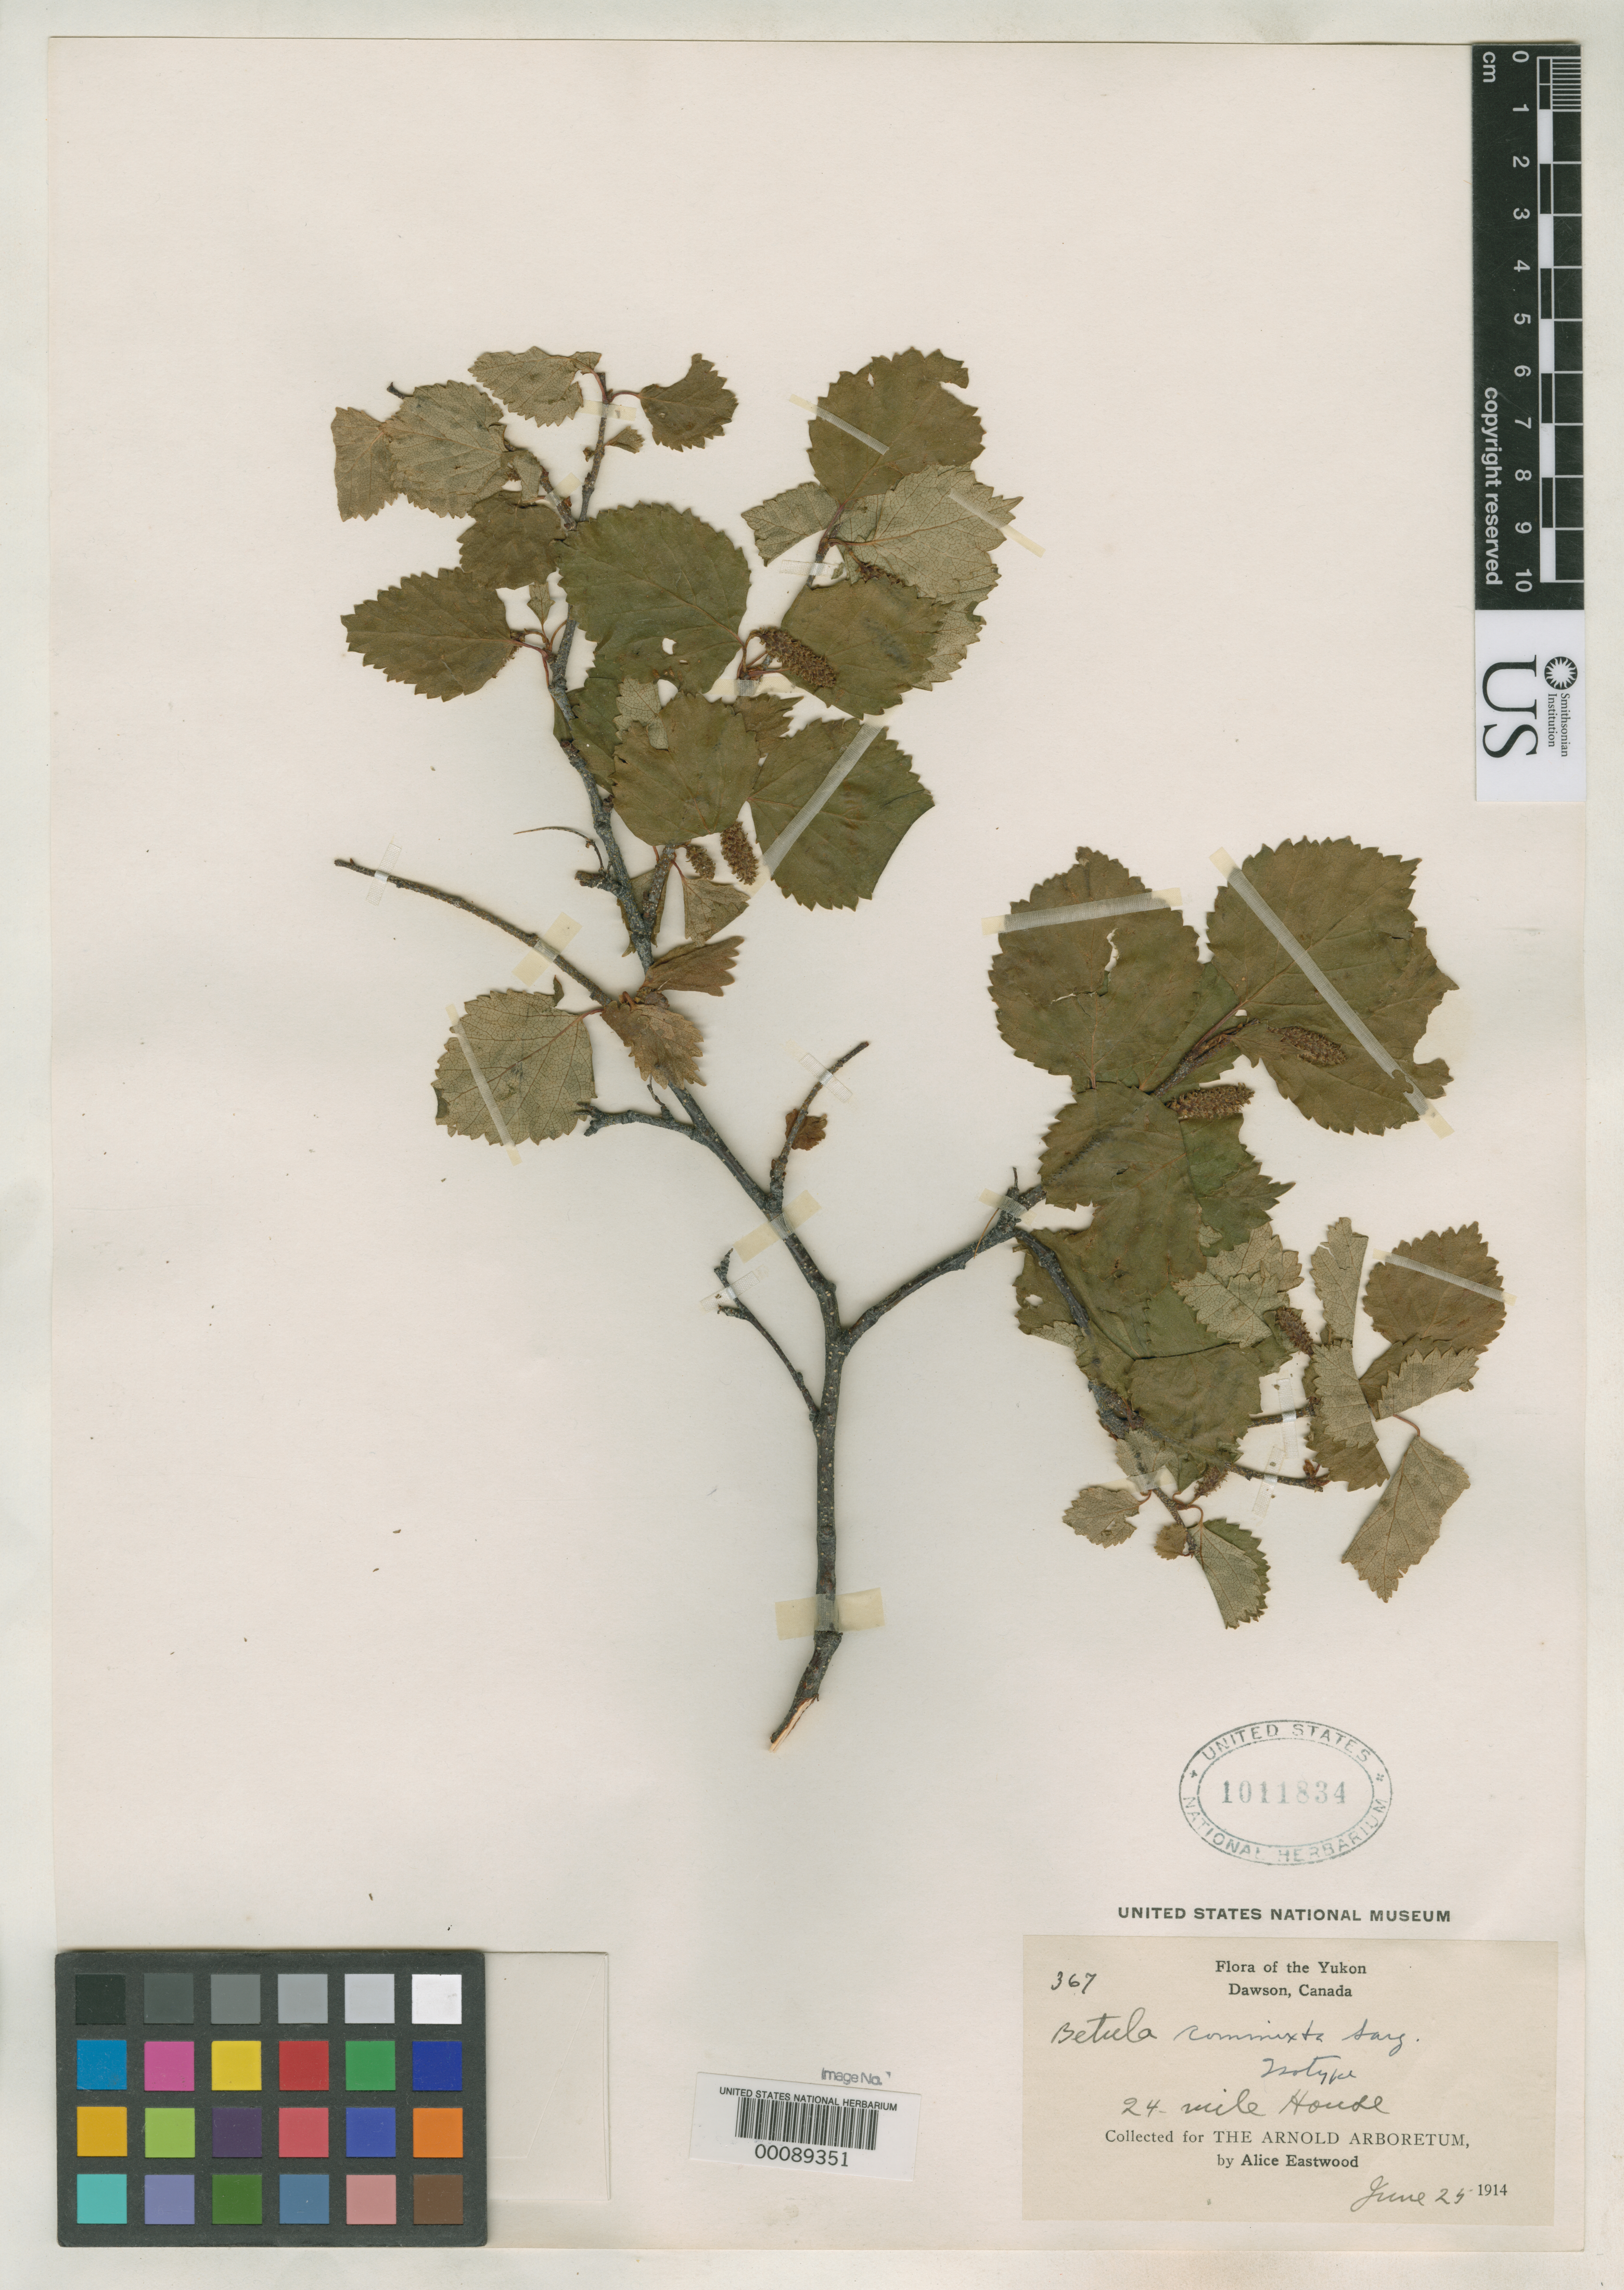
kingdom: Plantae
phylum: Tracheophyta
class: Magnoliopsida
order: Fagales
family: Betulaceae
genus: Betula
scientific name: Betula commixta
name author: Sarg.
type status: Isotype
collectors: A. Eastwood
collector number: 367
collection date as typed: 24 Jun 1914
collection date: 1914-06-24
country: Canada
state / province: Yukon Territory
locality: Dawson, 24 mi house.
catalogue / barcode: US 1011834